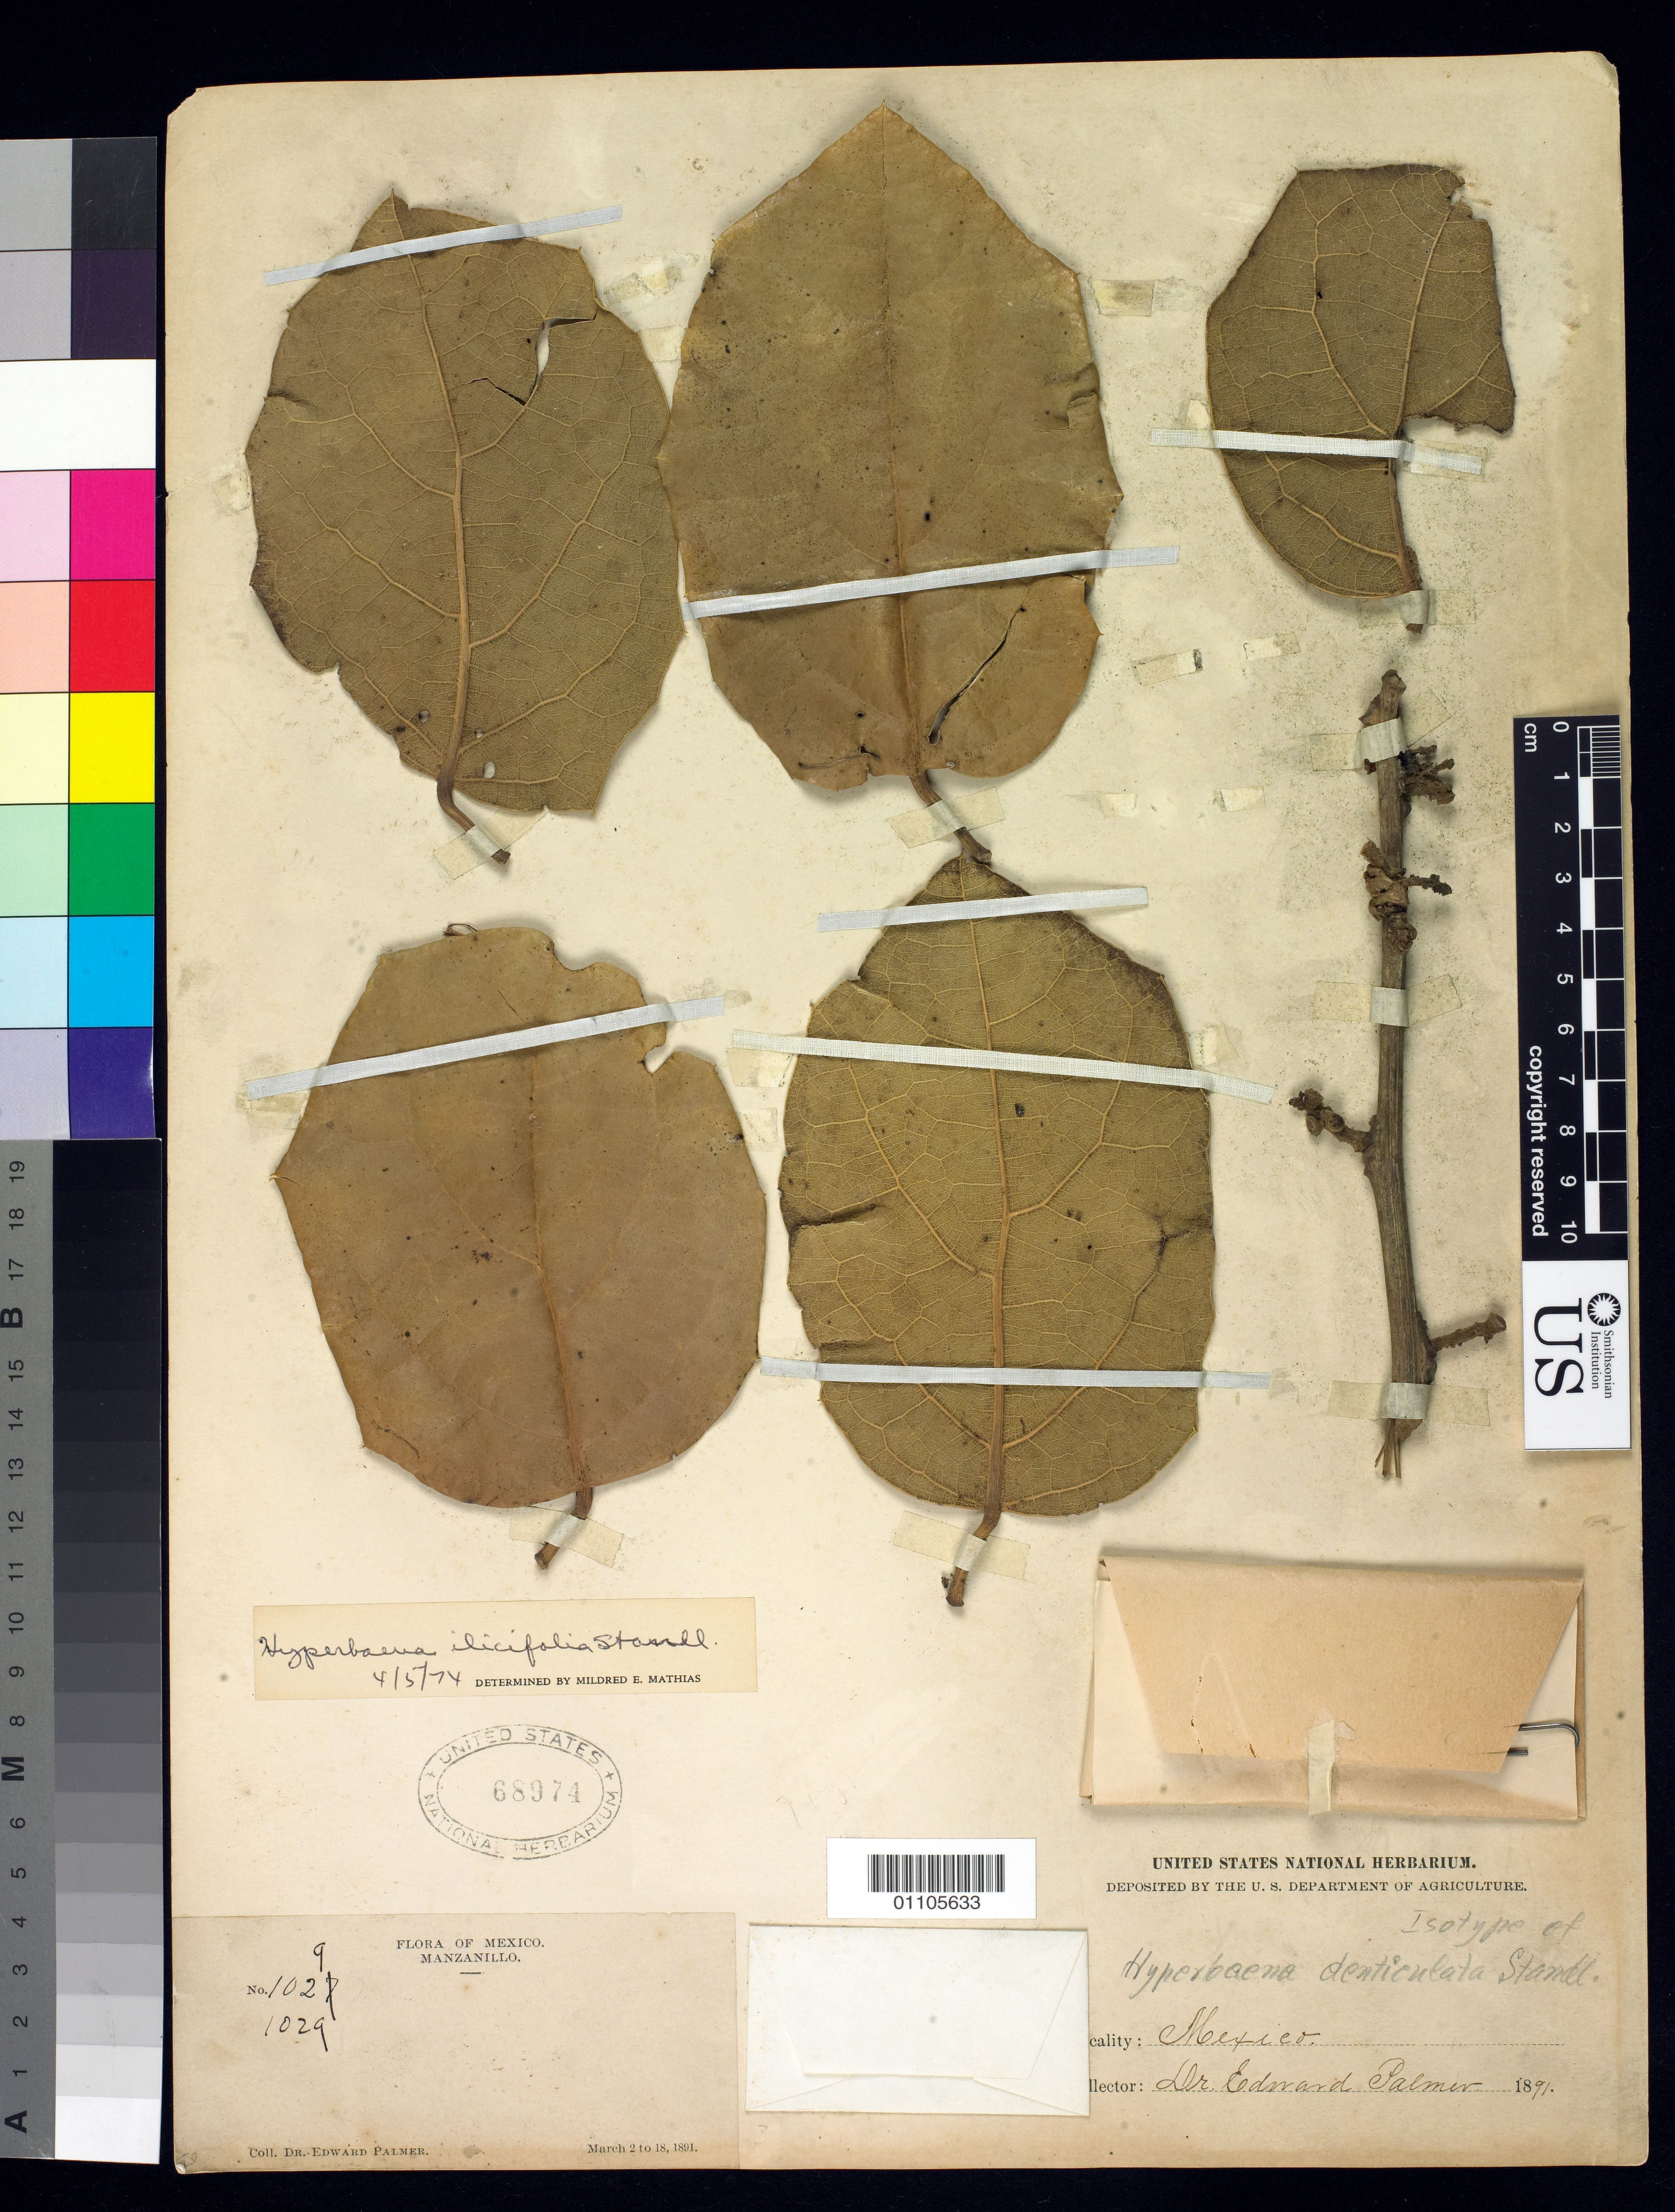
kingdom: Plantae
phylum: Tracheophyta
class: Magnoliopsida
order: Ranunculales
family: Menispermaceae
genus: Hyperbaena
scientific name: Hyperbaena denticulata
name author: Standl.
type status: Isotype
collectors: E. Palmer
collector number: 1029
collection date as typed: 02 Mar 1891 to 18 Mar 1891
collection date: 1891-03-02/1891-03-18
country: Mexico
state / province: Colima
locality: Manzanillo.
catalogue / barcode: US 68974